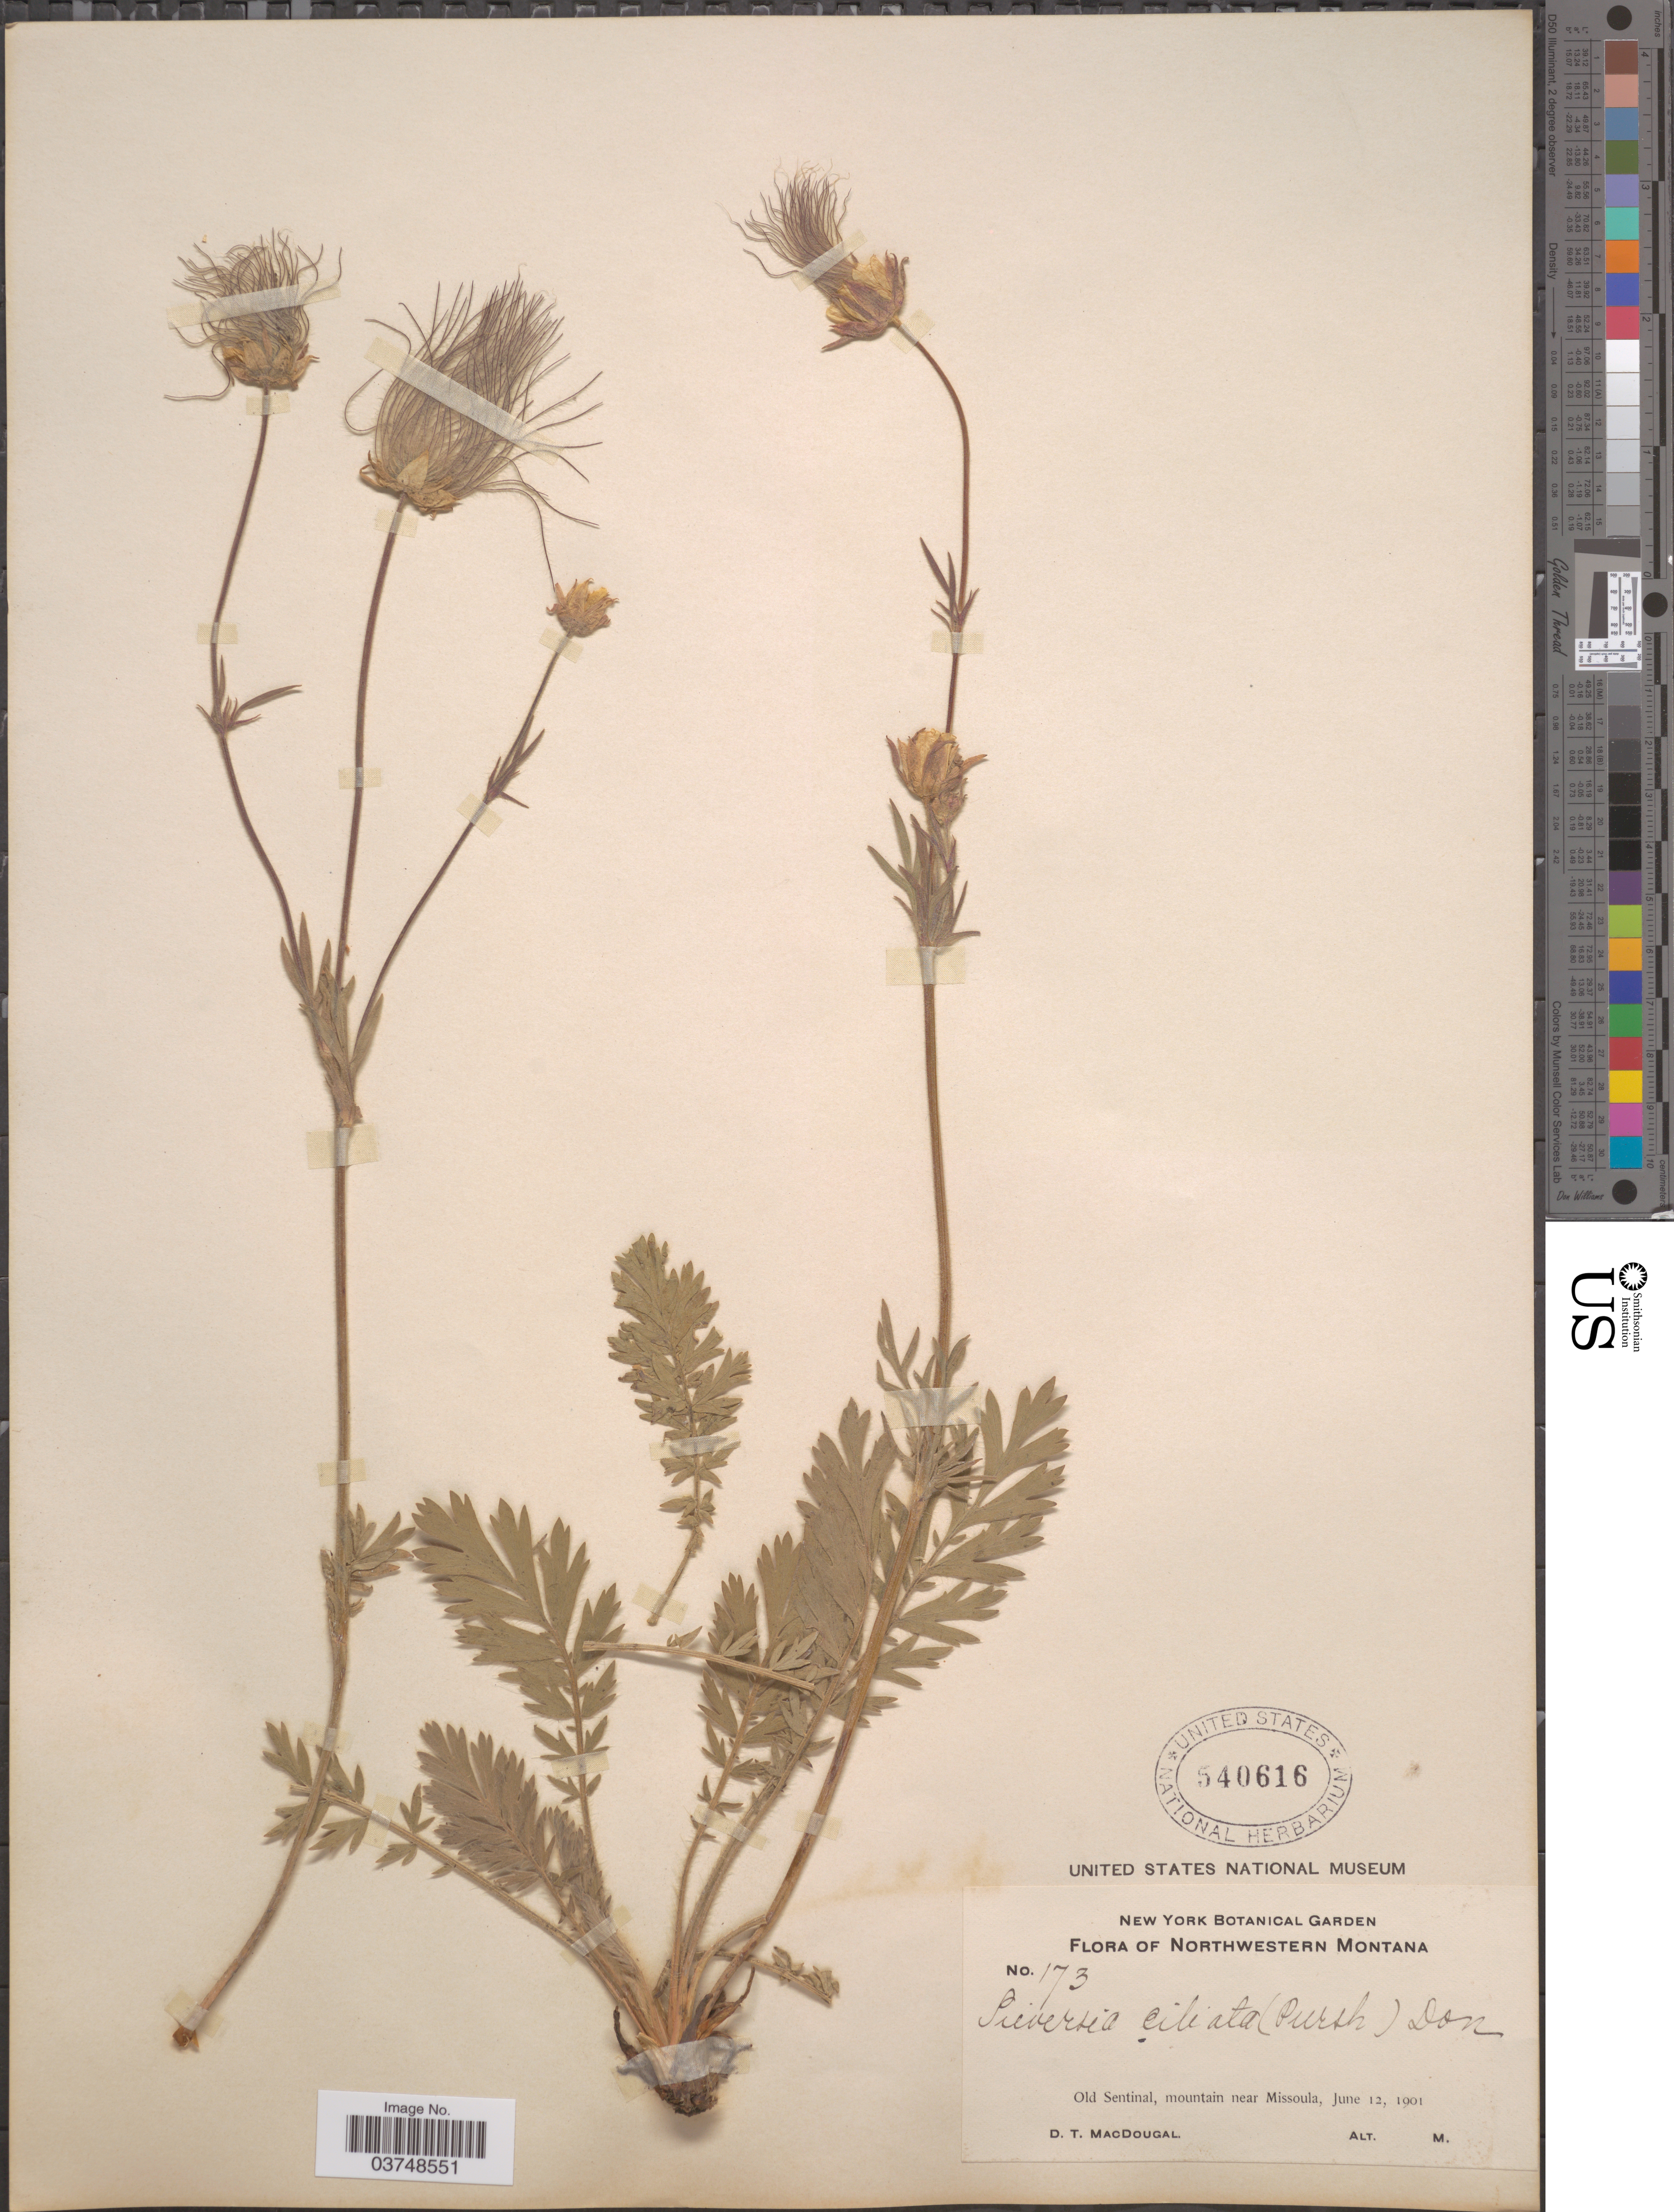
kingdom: Plantae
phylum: Tracheophyta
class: Magnoliopsida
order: Rosales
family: Rosaceae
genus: Geum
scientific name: Geum triflorum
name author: Pursh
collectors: D. T. MacDougal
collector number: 173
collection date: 1901-06-12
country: United States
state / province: Montana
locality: Northwestern Montana. Old Sentinal, mountain near Missoula.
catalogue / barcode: US 540616